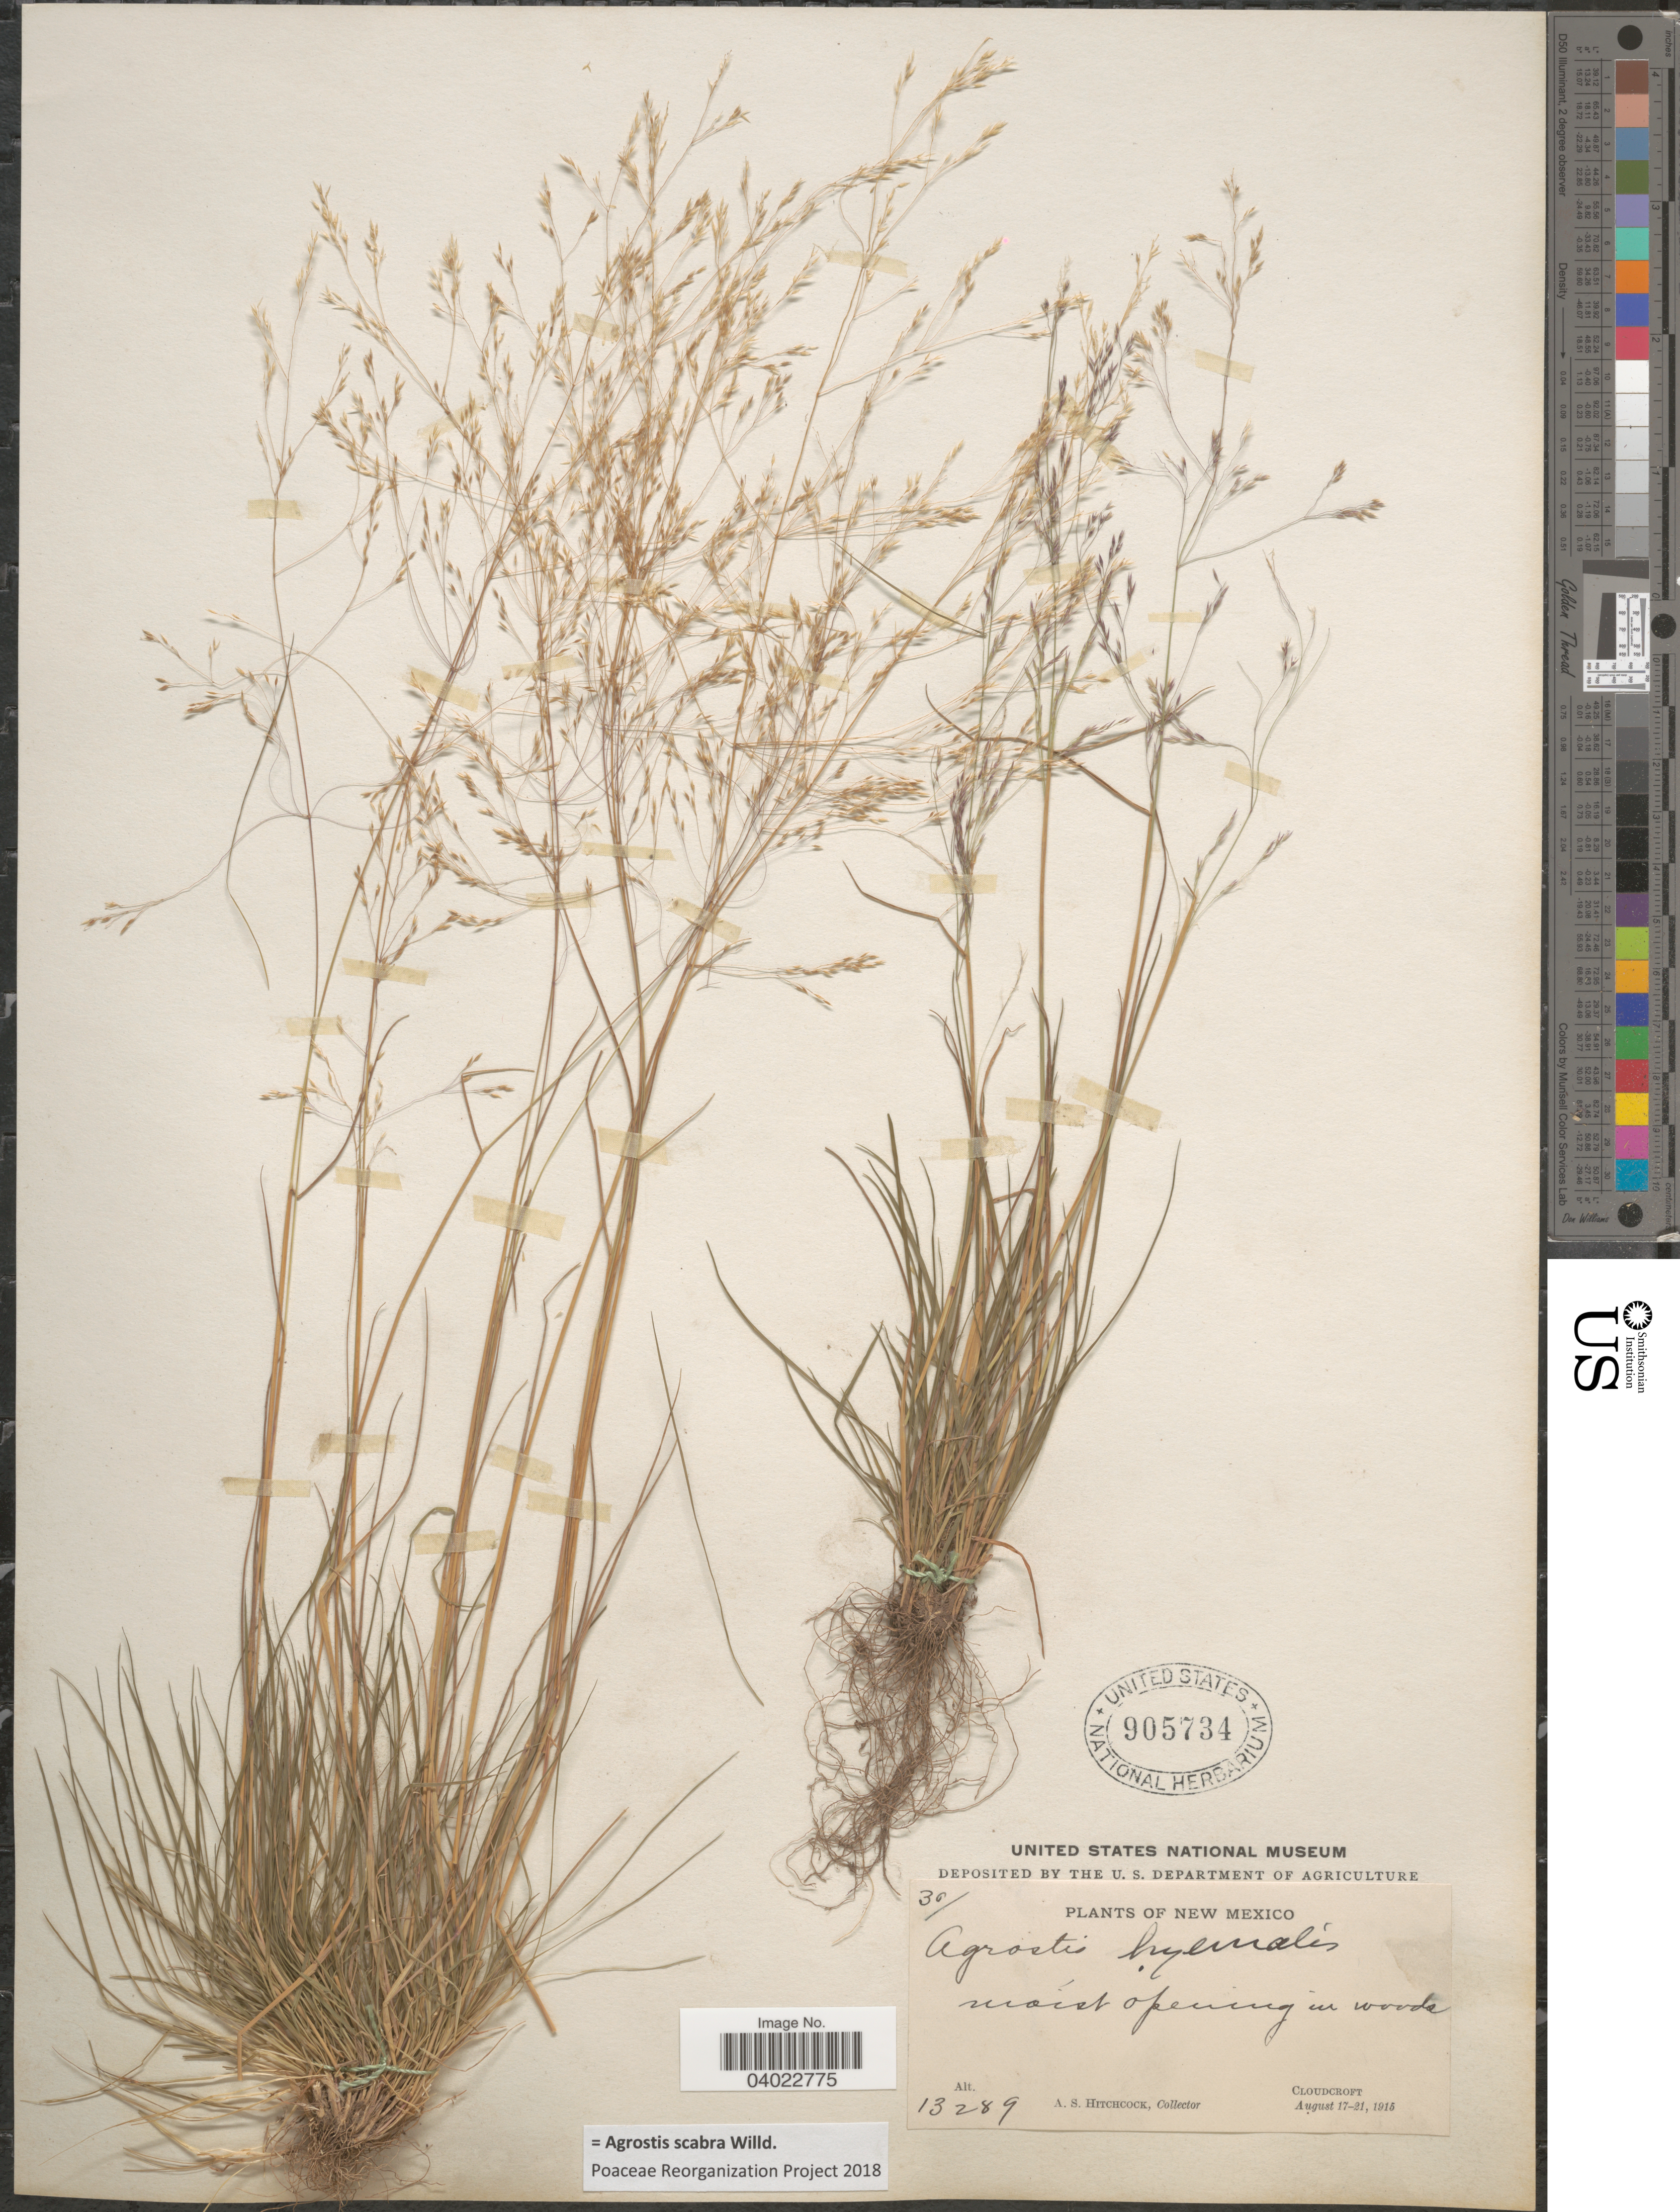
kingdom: Plantae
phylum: Tracheophyta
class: Liliopsida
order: Poales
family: Poaceae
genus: Agrostis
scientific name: Agrostis scabra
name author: Willd.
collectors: A. S. Hitchcock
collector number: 13289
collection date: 1915-08-17/1915-08-21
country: United States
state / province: New Mexico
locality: Cloudcroft.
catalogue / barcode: US 905734